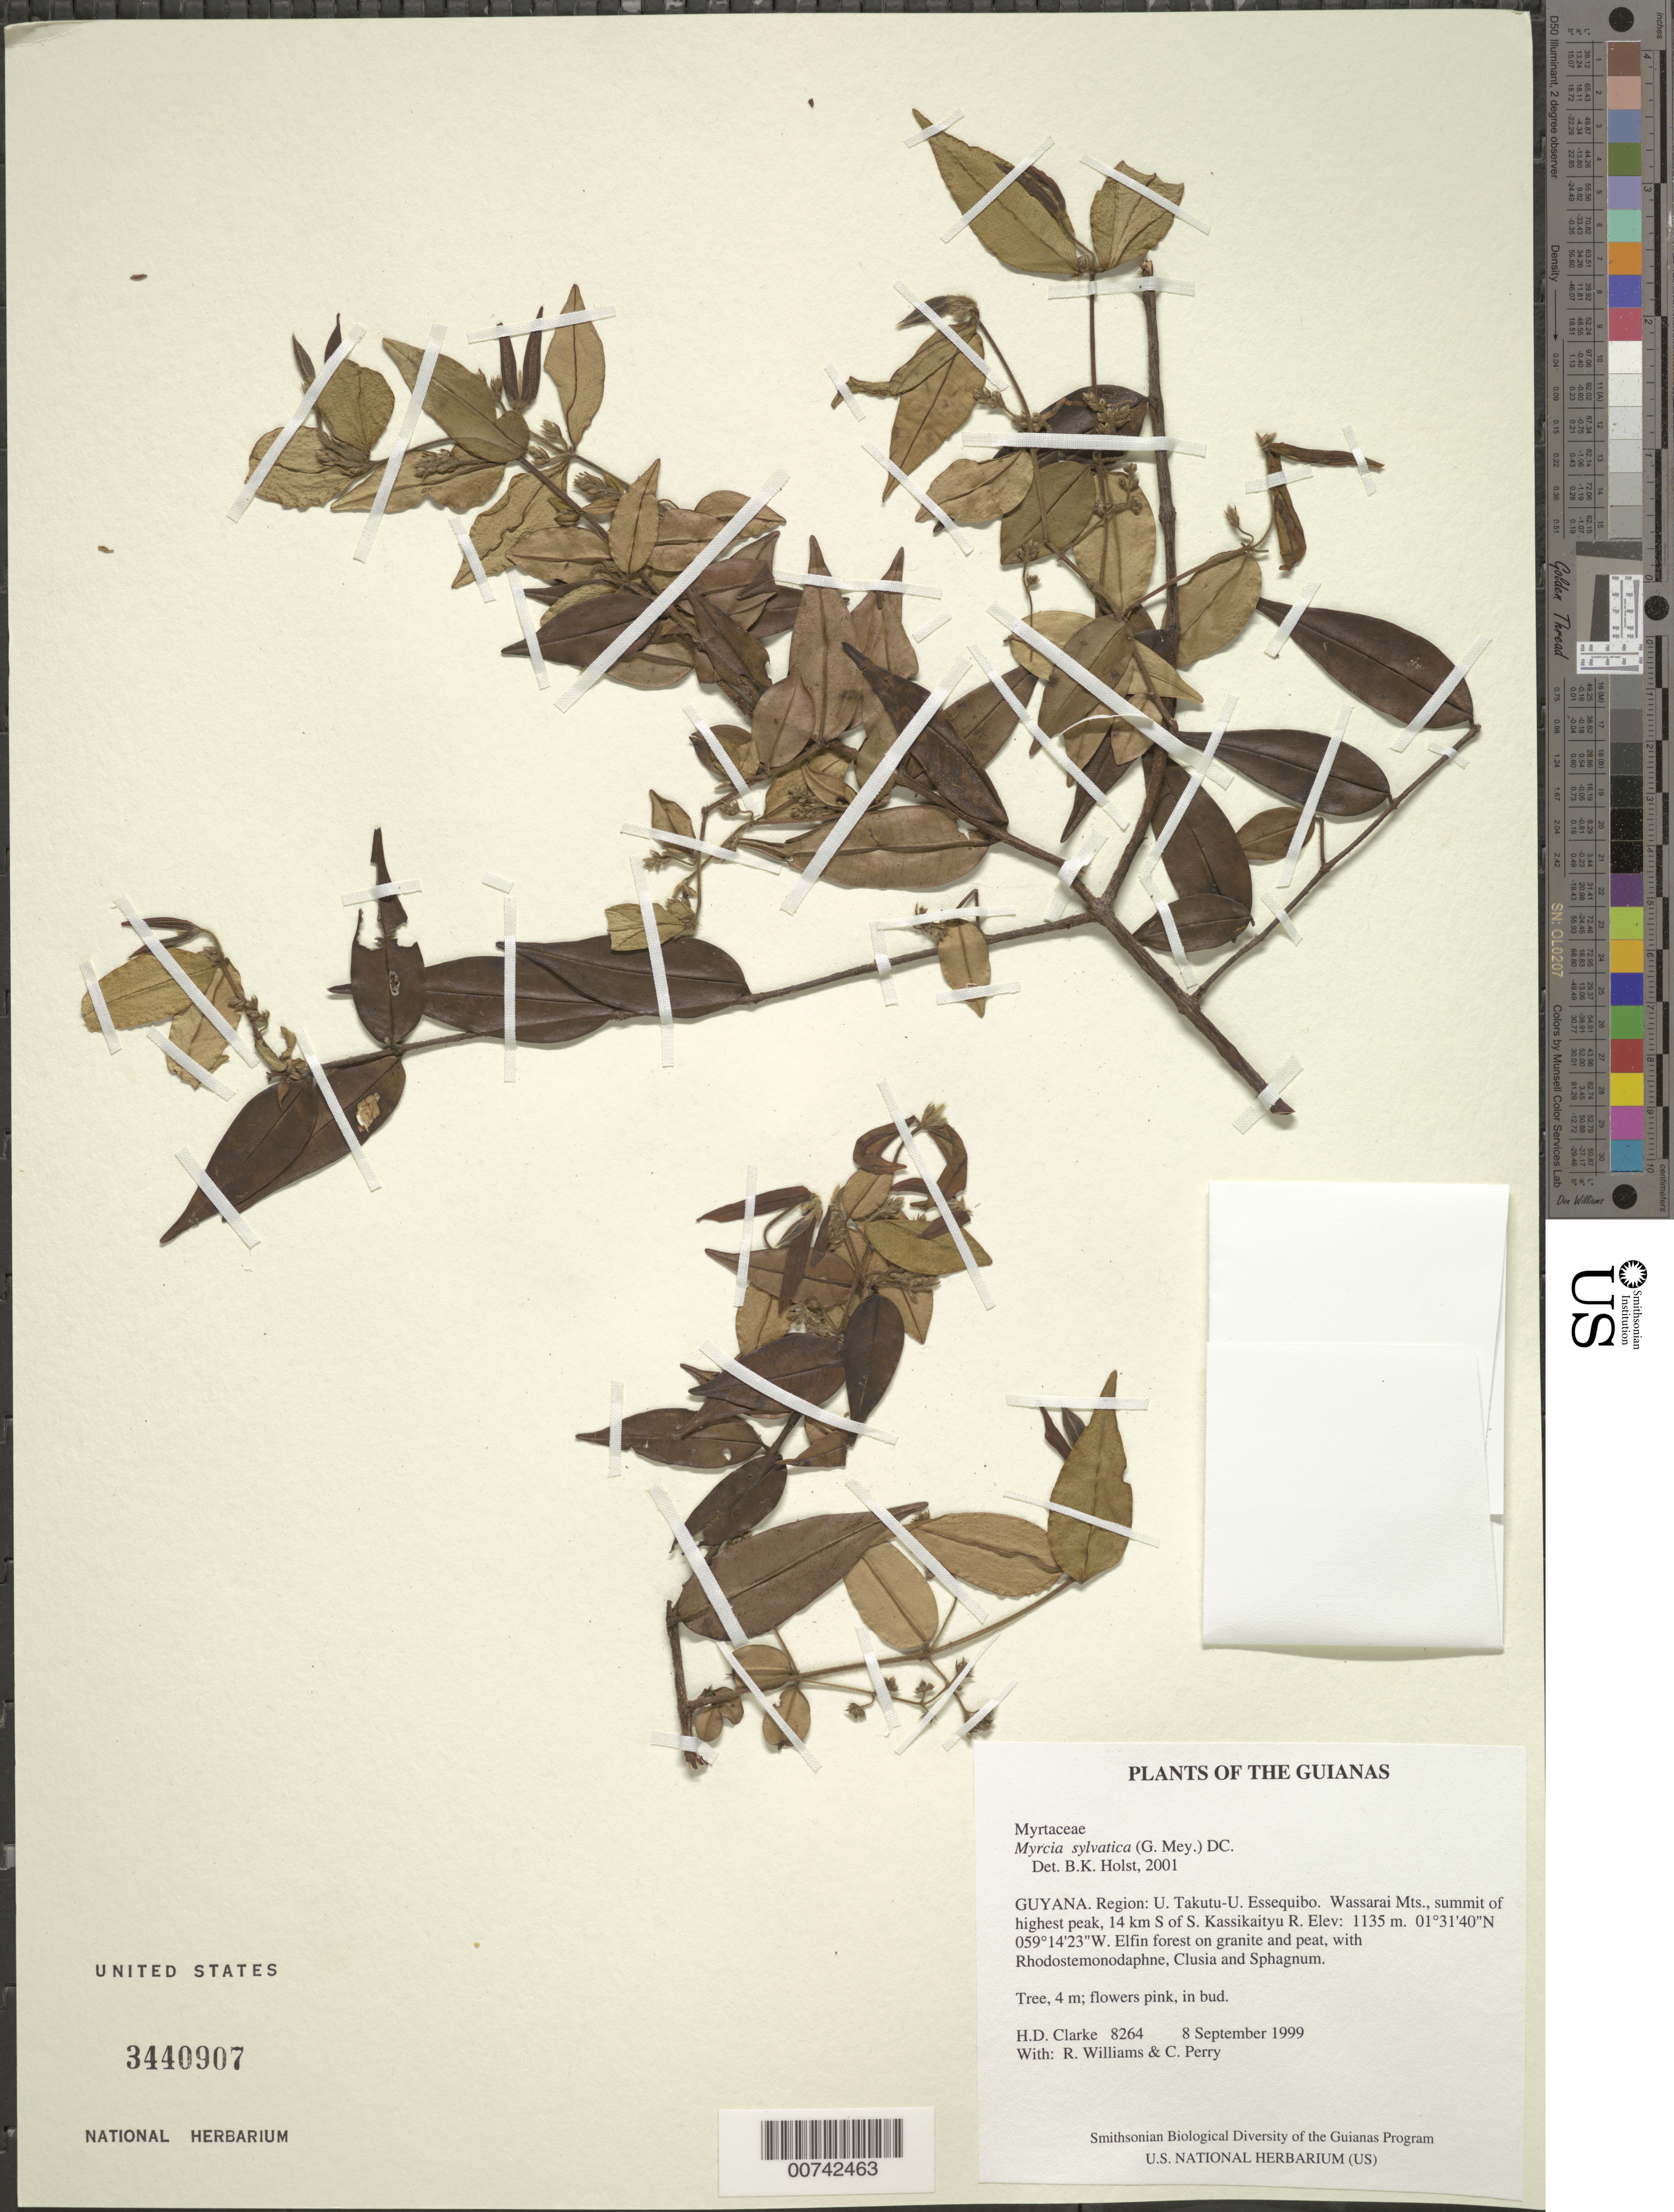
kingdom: Plantae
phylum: Tracheophyta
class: Magnoliopsida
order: Myrtales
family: Myrtaceae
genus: Myrcia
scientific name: Myrcia sylvatica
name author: (G. Mey.) DC.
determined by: Holst, Bruce K.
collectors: H. D. Clarke, R. Williams & C. Perry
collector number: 8264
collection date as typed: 8 September 1999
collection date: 1999-09-08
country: Guyana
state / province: U. Takutu-U. Essequibo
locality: Wassarai Mts., summit of highest peak, 14 km S of S. Kassikaityu R.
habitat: Elfin forest on granite and peat, with Rhodostemonodaphne, Clusia and Sphagnum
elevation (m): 1135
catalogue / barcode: US 3440907